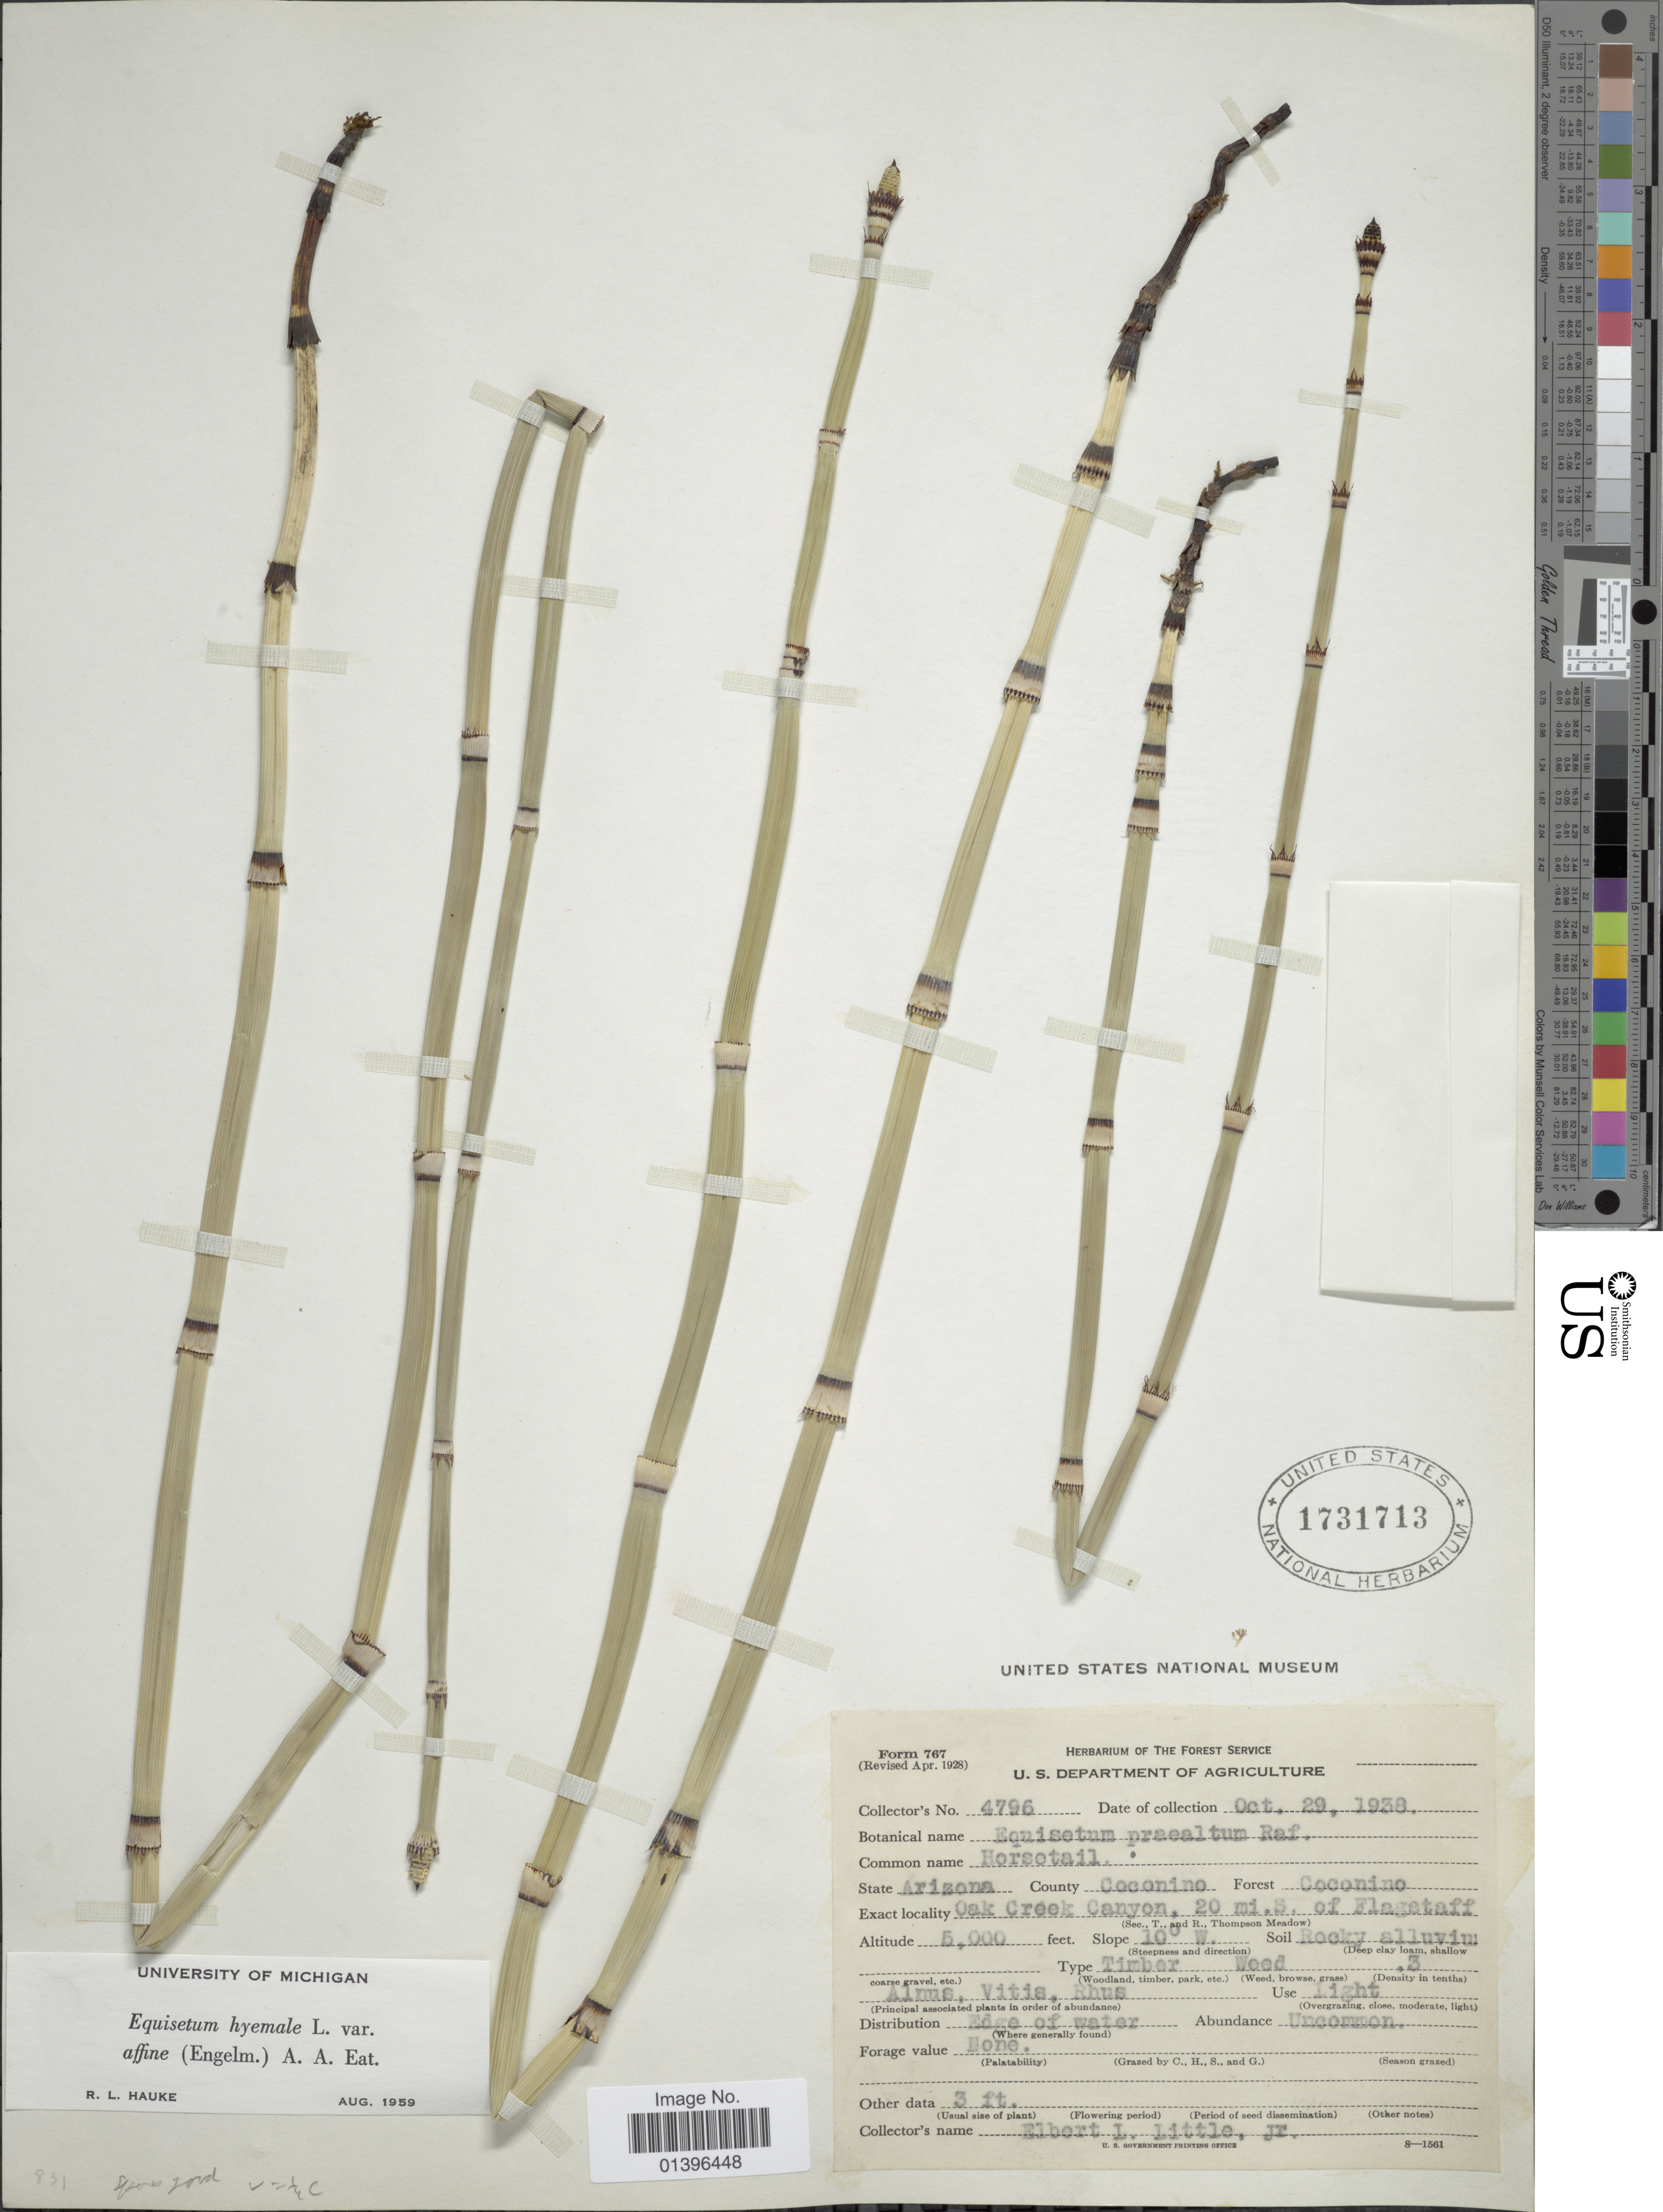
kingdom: Plantae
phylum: Tracheophyta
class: Polypodiopsida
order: Equisetales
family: Equisetaceae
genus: Equisetum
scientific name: Equisetum hyemale var. affine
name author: (Engelm.) A.A. Eaton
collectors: E. L. Little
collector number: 4796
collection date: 1938-10-29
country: United States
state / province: Arizona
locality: County Coconino. Forest Coconino. Oak Creek Canyon, 20 mi. S. of Flagstaff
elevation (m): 1524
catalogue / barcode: US 1731713